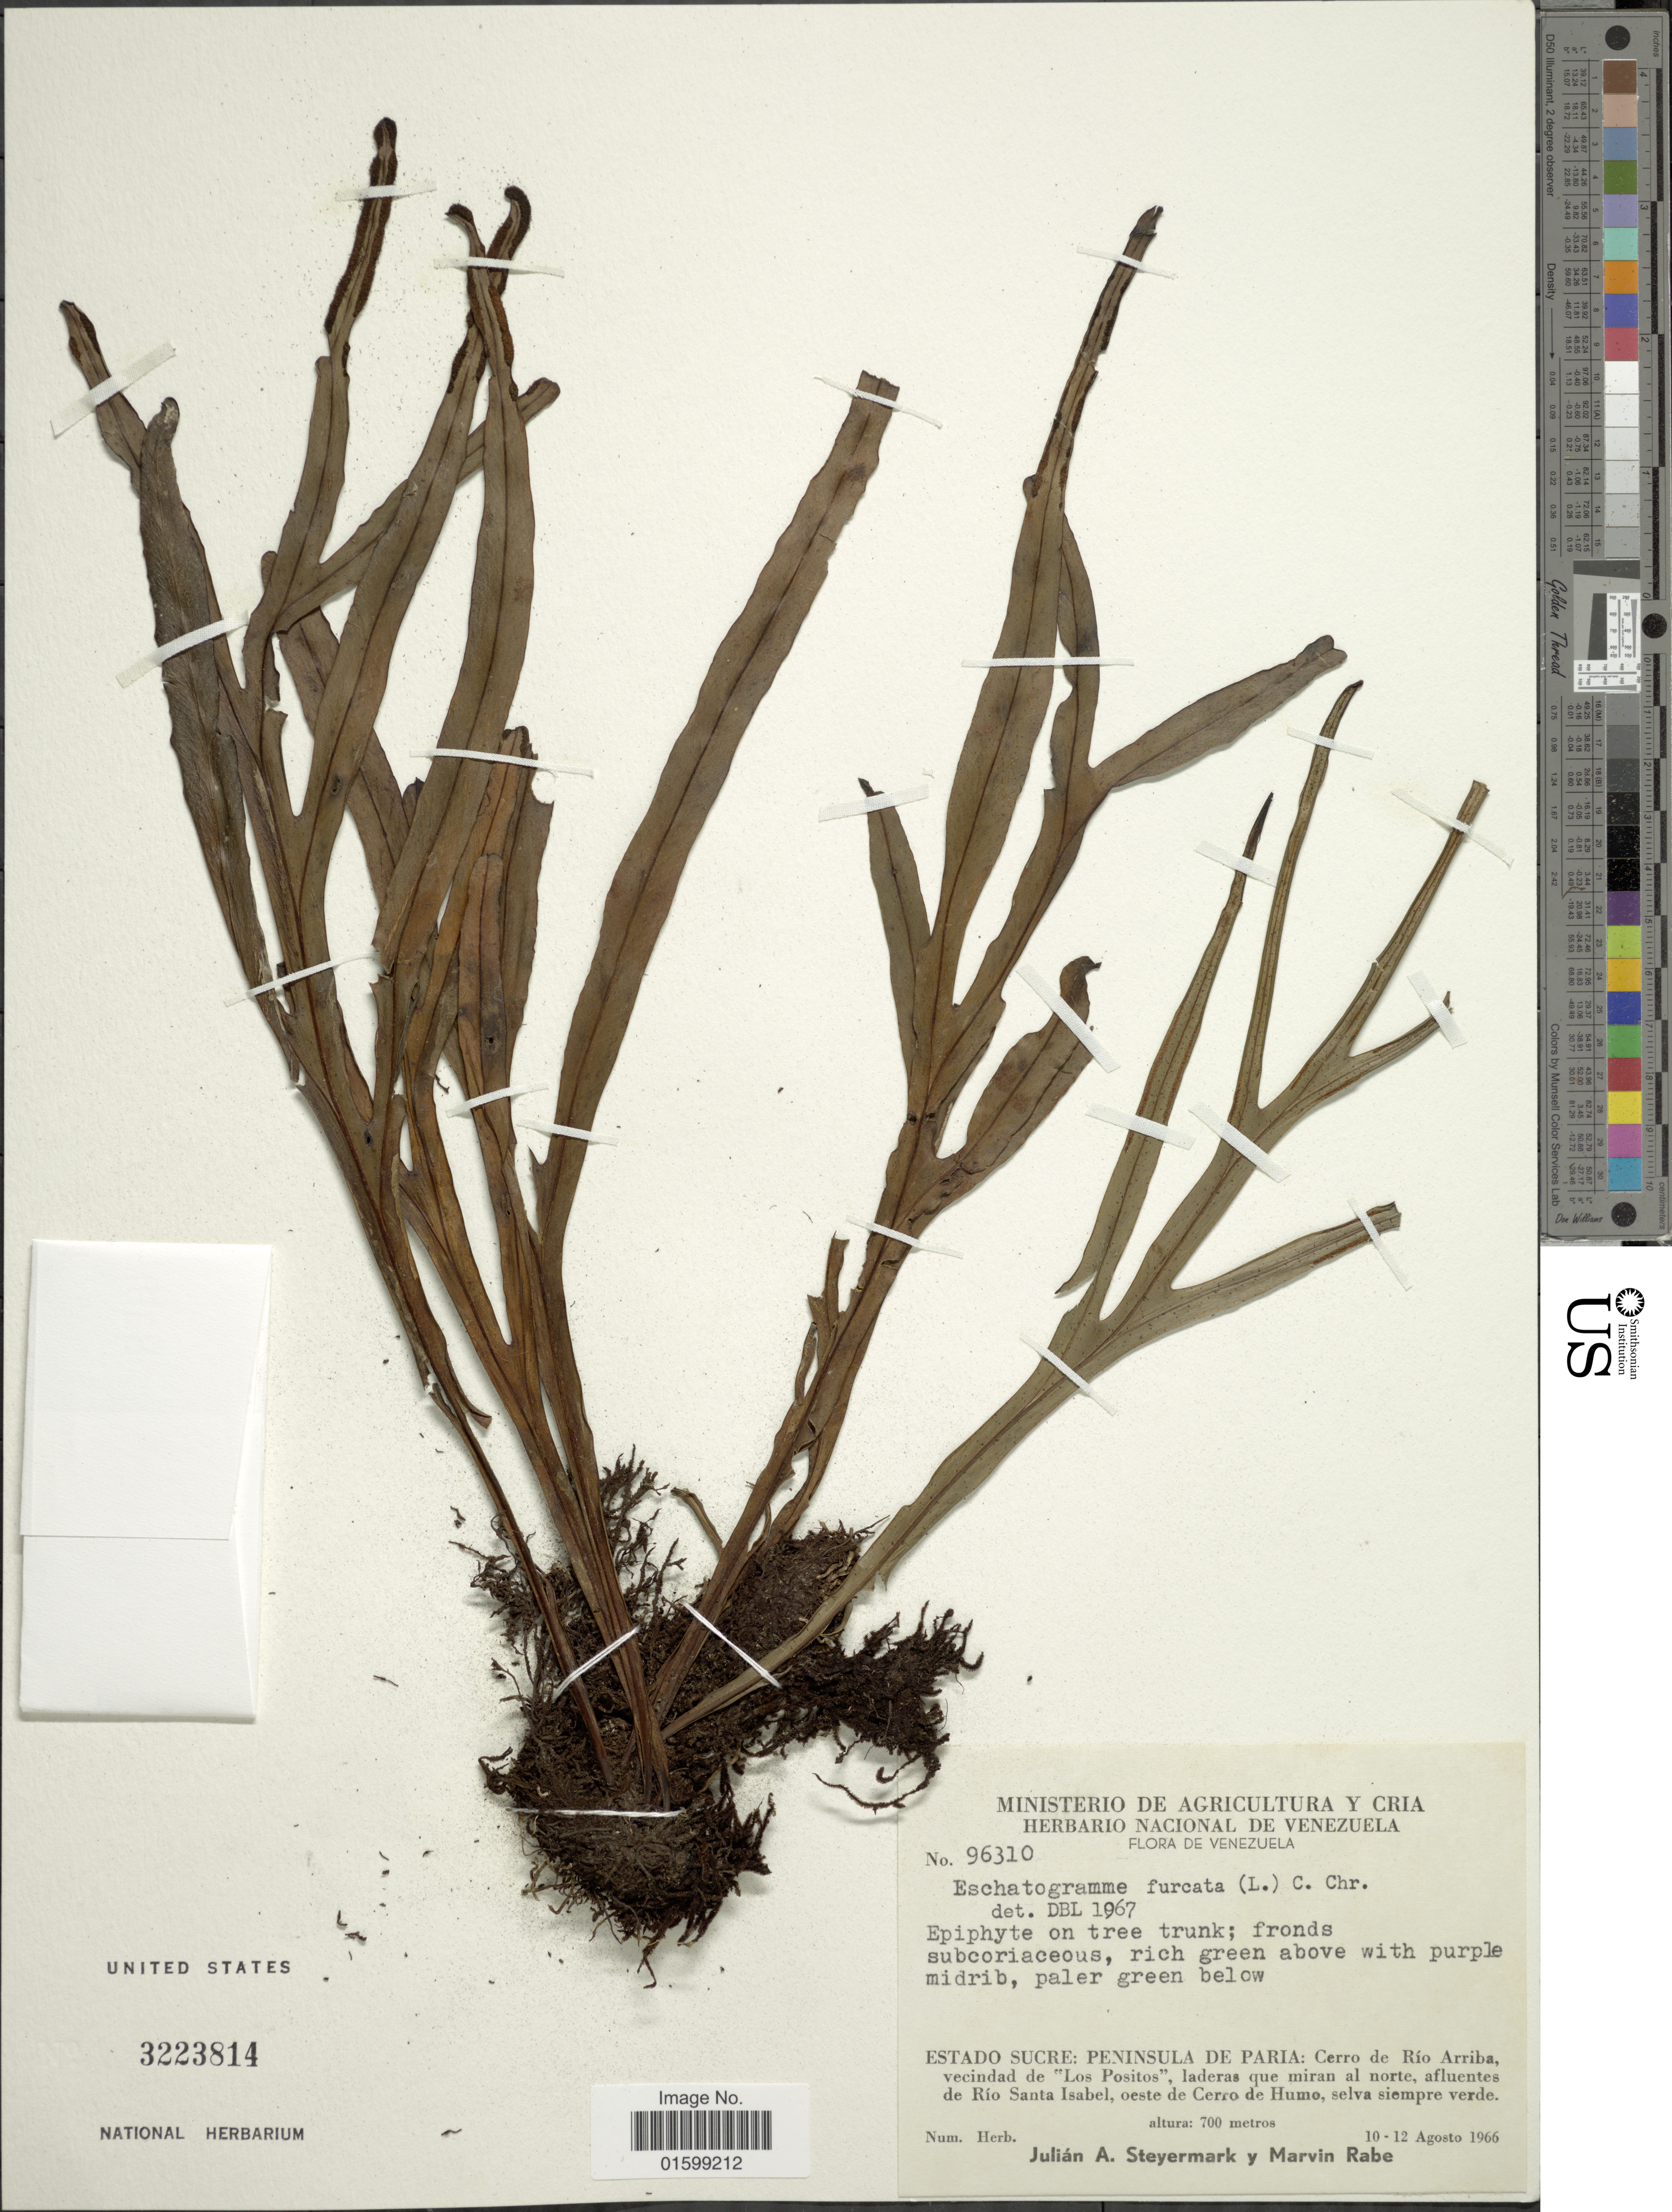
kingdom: Plantae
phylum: Tracheophyta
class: Polypodiopsida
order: Polypodiales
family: Polypodiaceae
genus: Pleopeltis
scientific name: Pleopeltis furcata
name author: (L.) A.R. Sm.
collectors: J. Steyermark & M. Rabe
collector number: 96310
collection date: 1966-08-10/1966-08-12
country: Venezuela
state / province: Sucre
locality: Peninsula de Paria: Cerro de Río Arriba, vecindad de "Los Positos", laderas que miran al norte, afluentes de Río Santa Isabel, oeste de Cerro de Humo, selva siempre verde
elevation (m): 700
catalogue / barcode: US 3223814